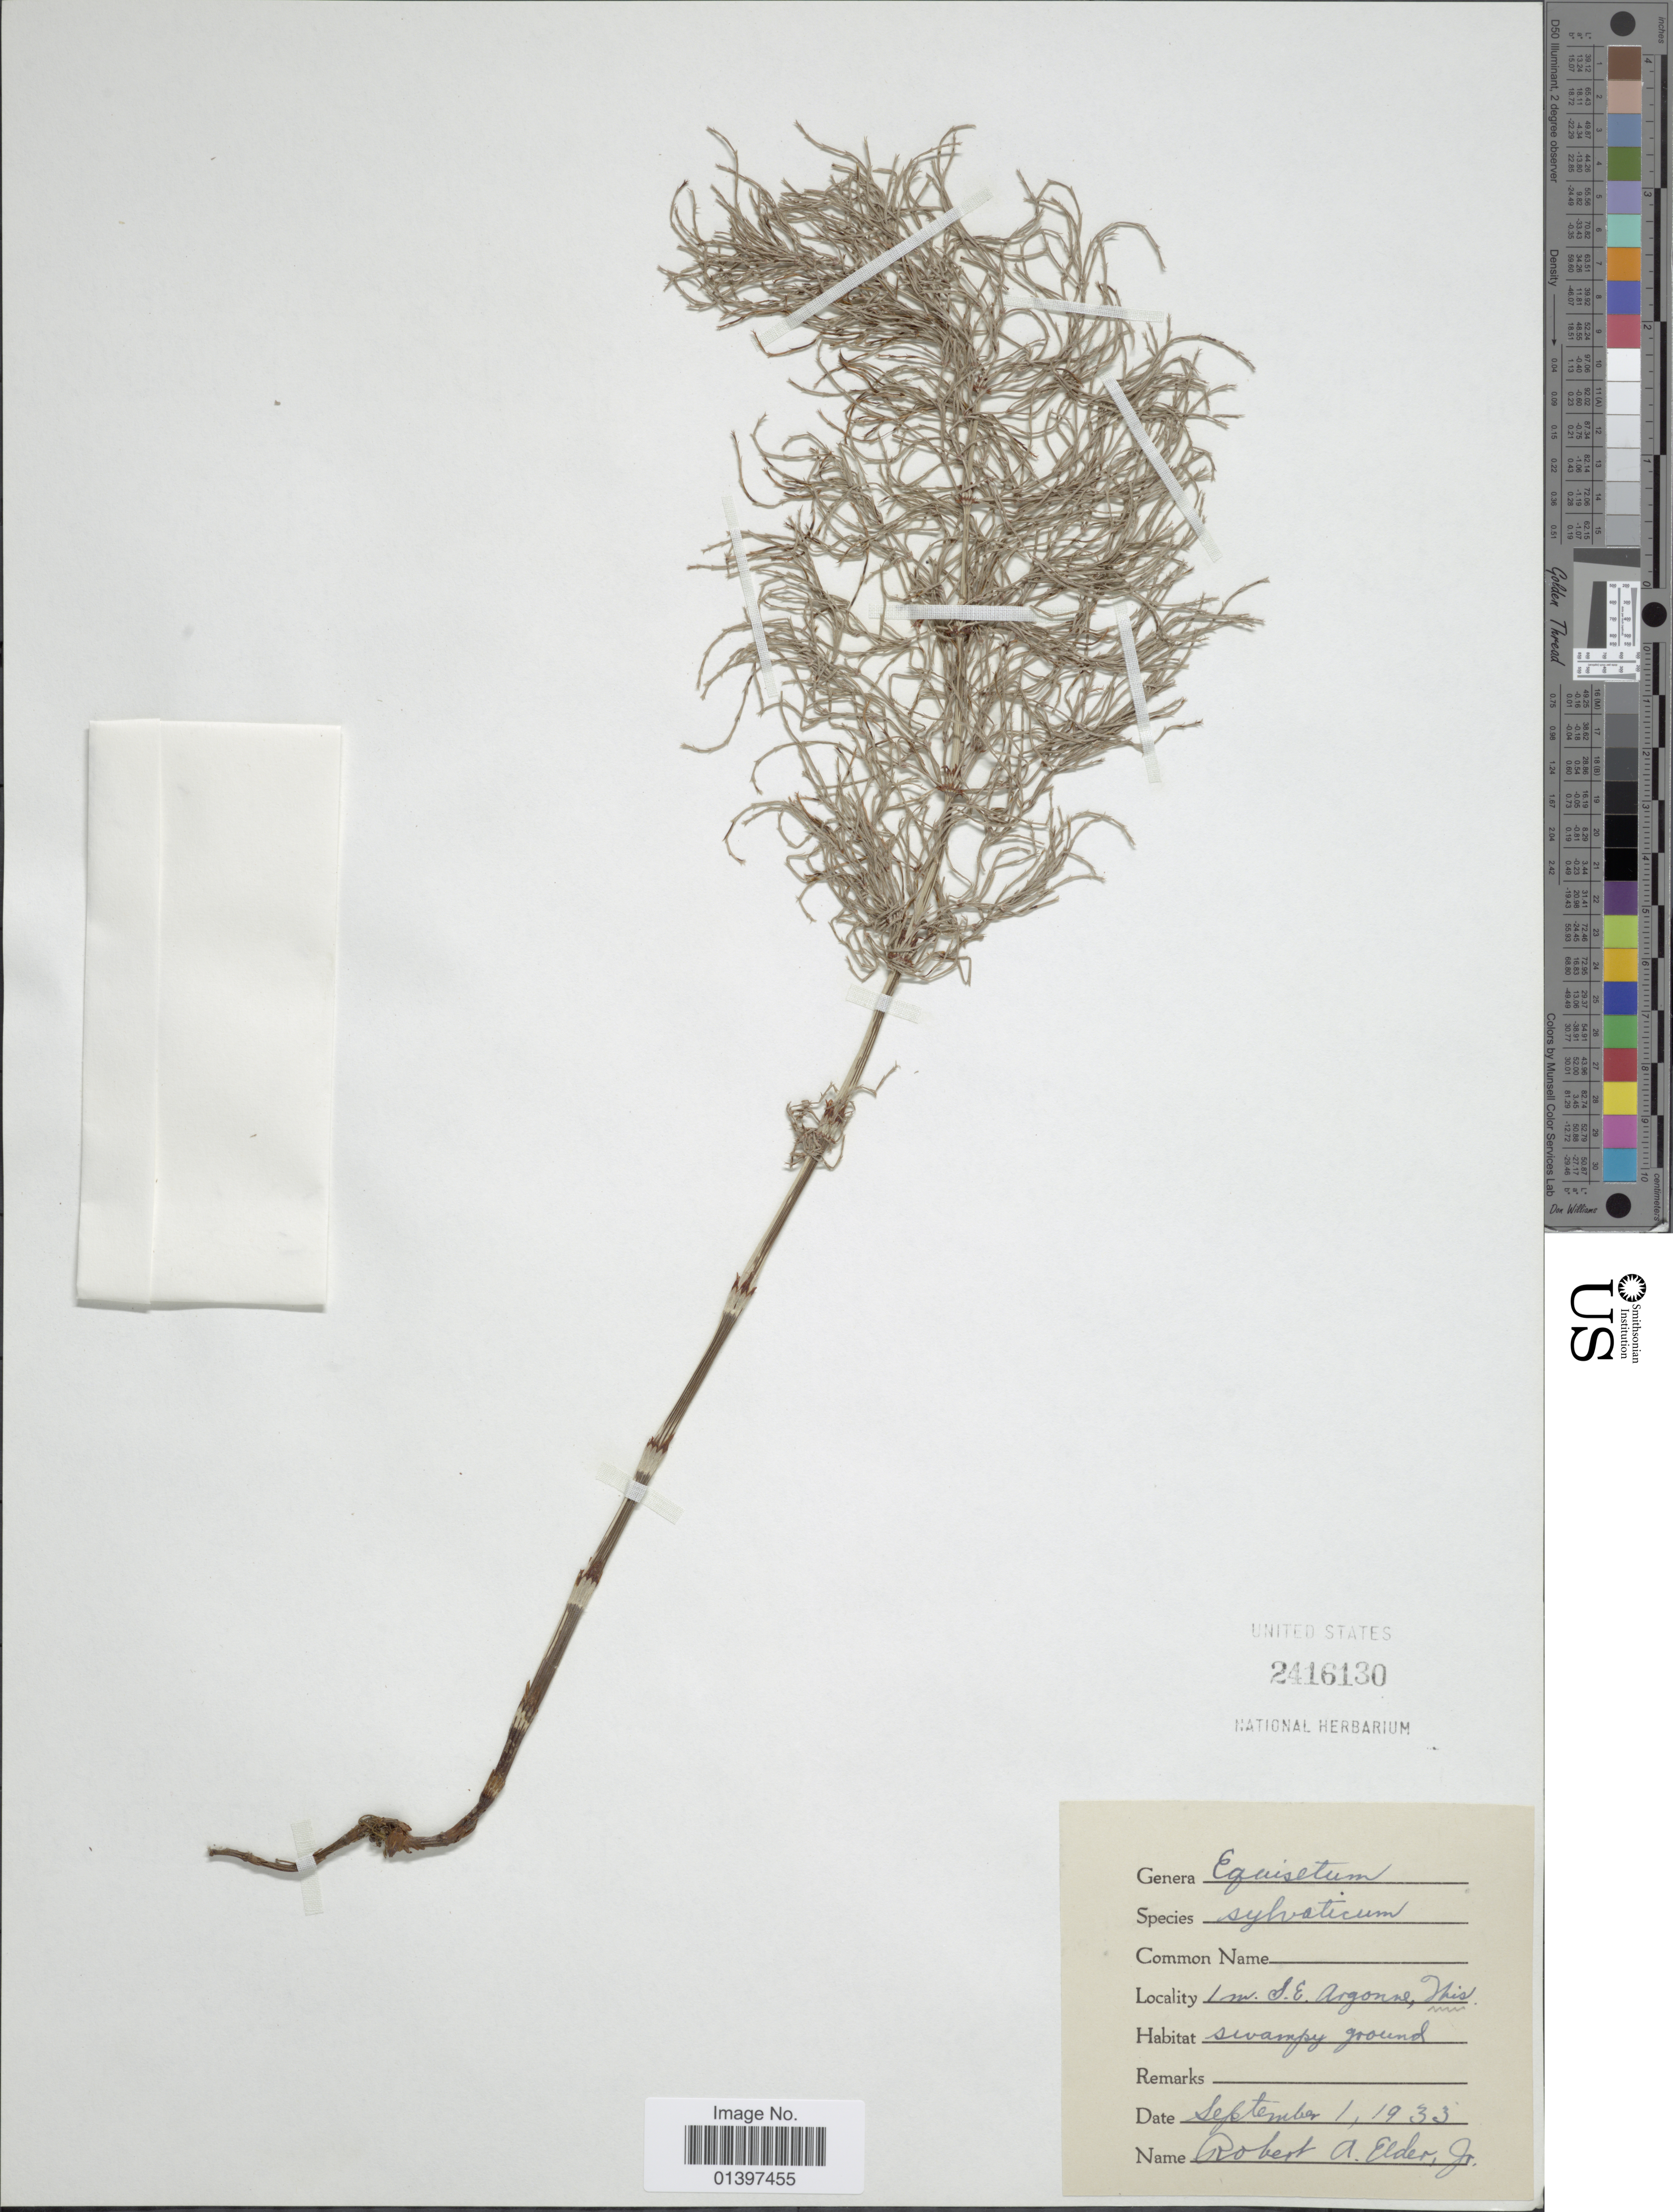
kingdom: Plantae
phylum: Tracheophyta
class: Polypodiopsida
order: Equisetales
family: Equisetaceae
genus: Equisetum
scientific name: Equisetum sylvaticum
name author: L.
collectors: R. Elder Jr.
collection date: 1933-09-01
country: United States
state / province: Wisconsin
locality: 1m S. E Argonne, Wis.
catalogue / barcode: US 2416130